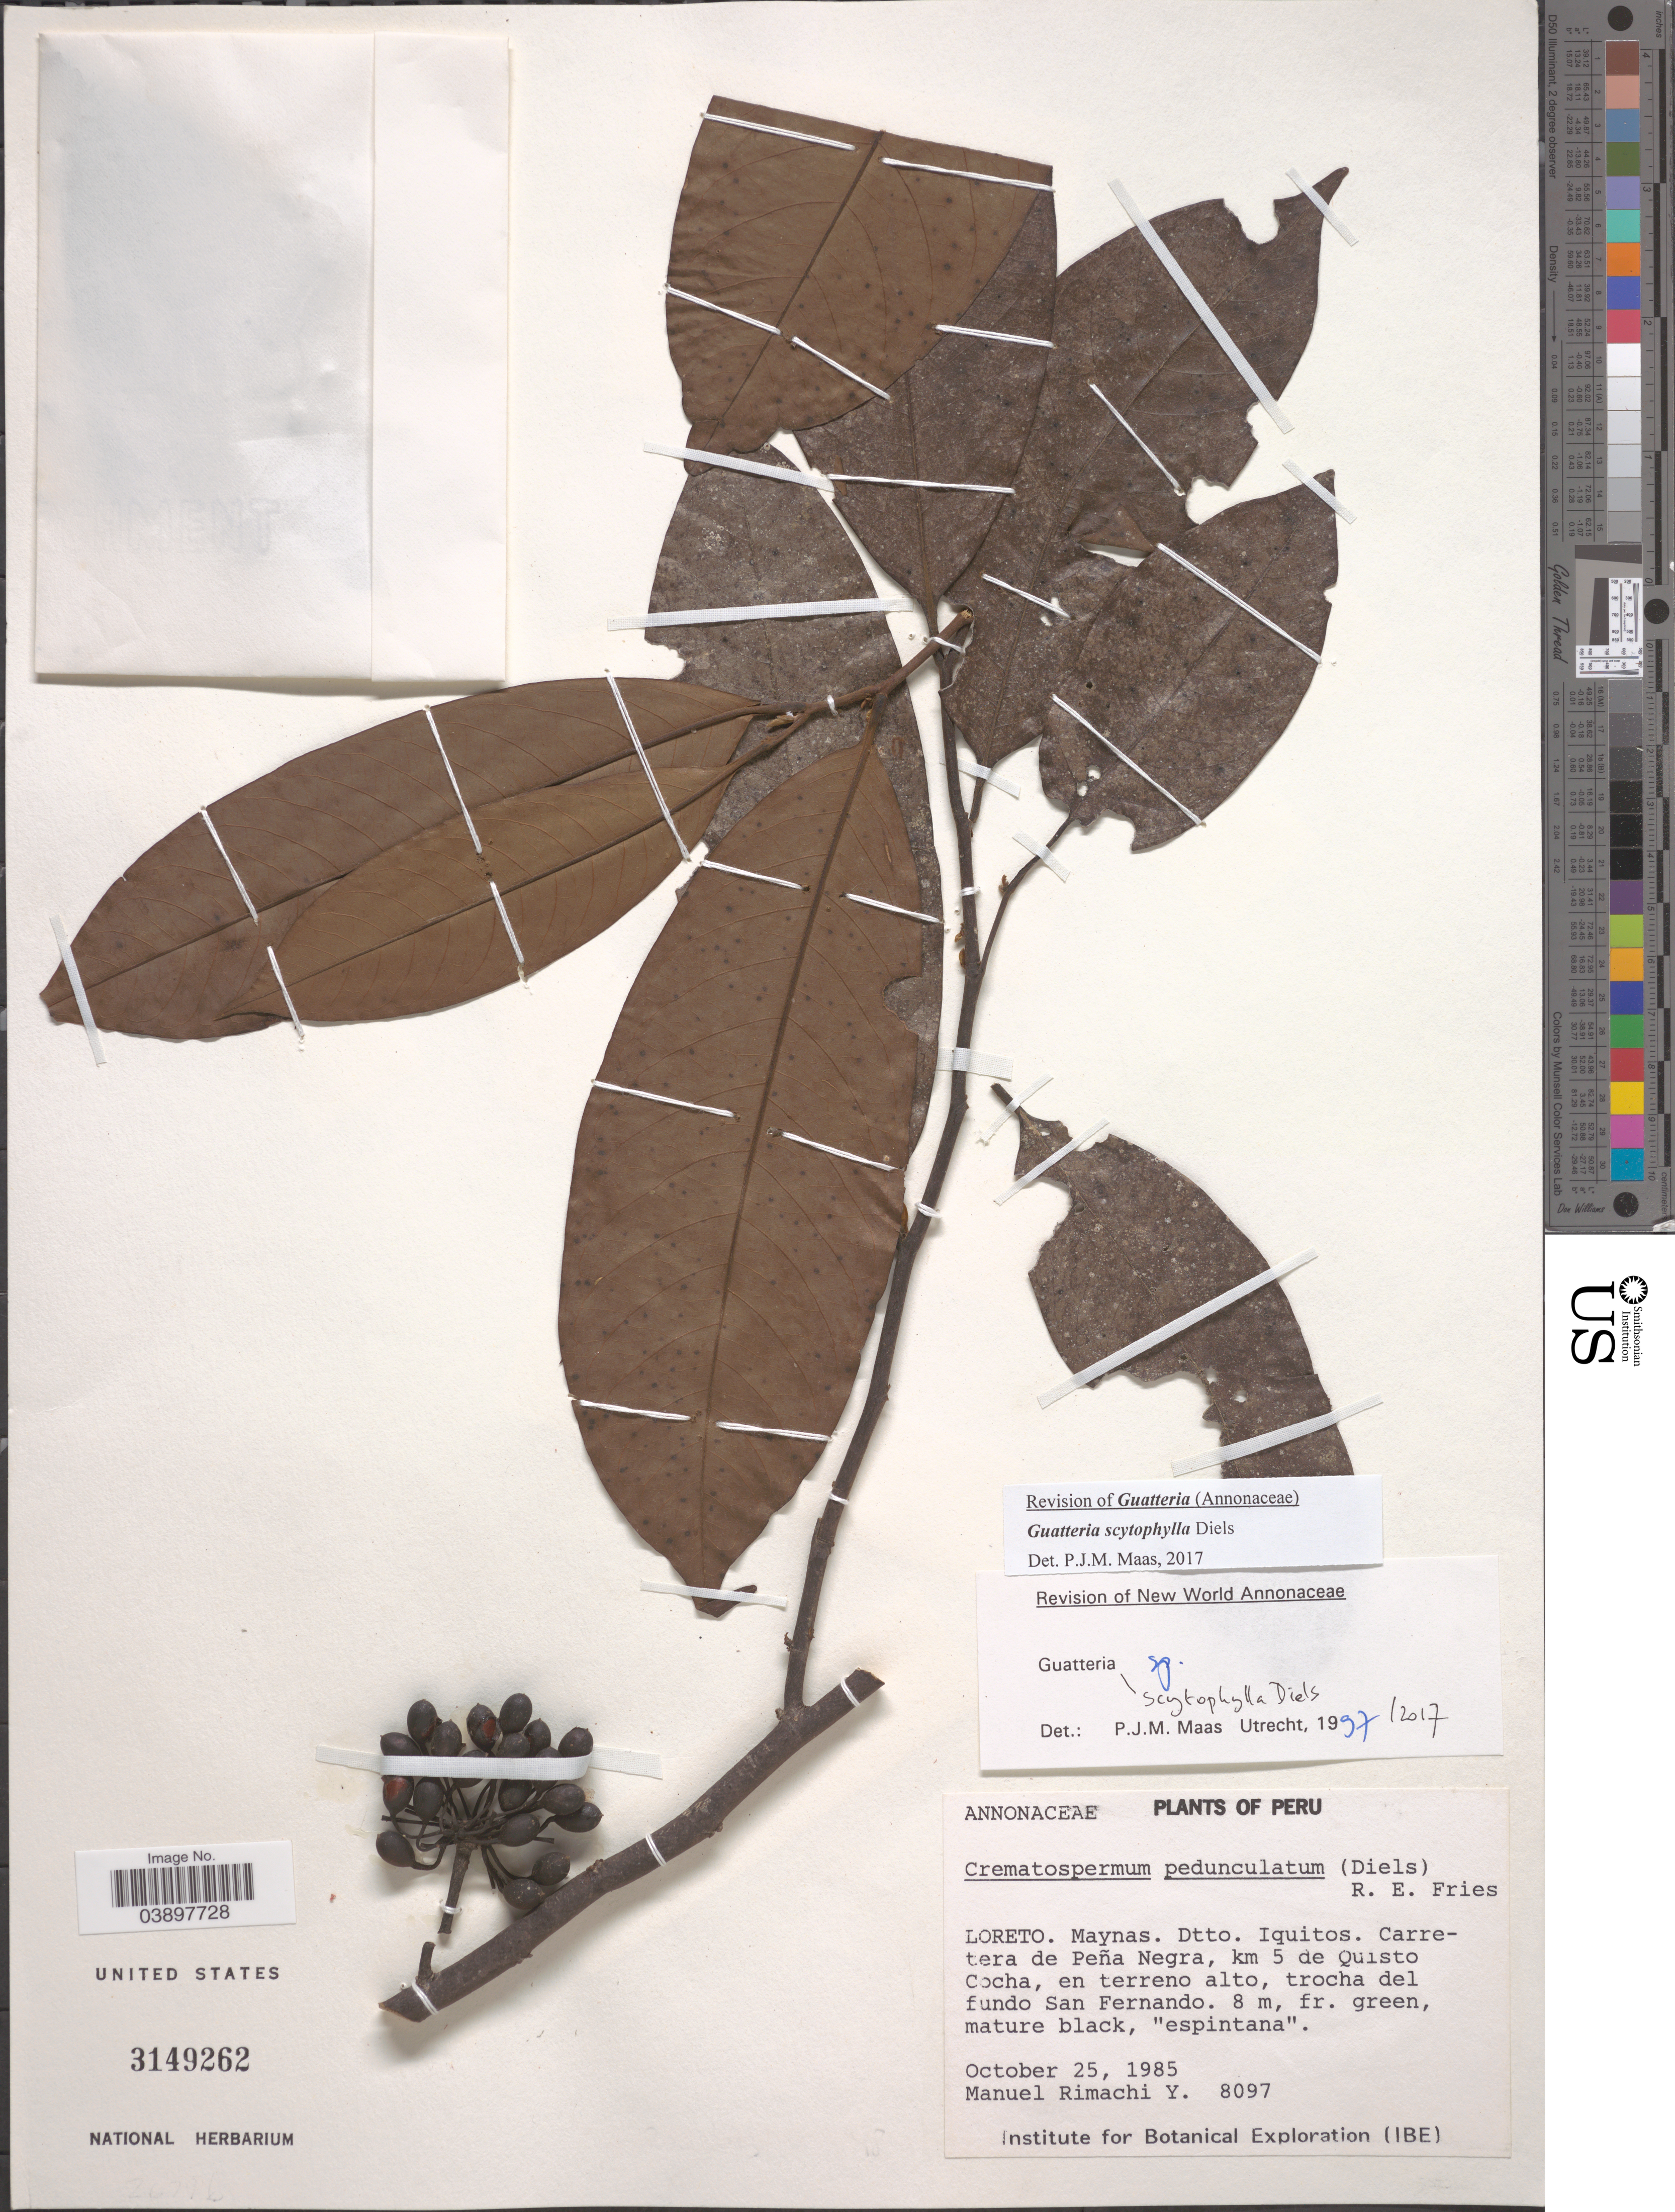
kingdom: Plantae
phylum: Tracheophyta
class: Magnoliopsida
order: Magnoliales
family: Annonaceae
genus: Guatteria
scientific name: Guatteria scytophylla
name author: Diels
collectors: M. Rimachi Y.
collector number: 8097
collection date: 1985-10-25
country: Peru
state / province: Loreto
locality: Maynas. Dtto. Iquitos. Carretera de Peña Negra, km 5 de Quisto Cocha, en terreno alta, trocha del fundo San Fernando.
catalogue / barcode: US 3149262